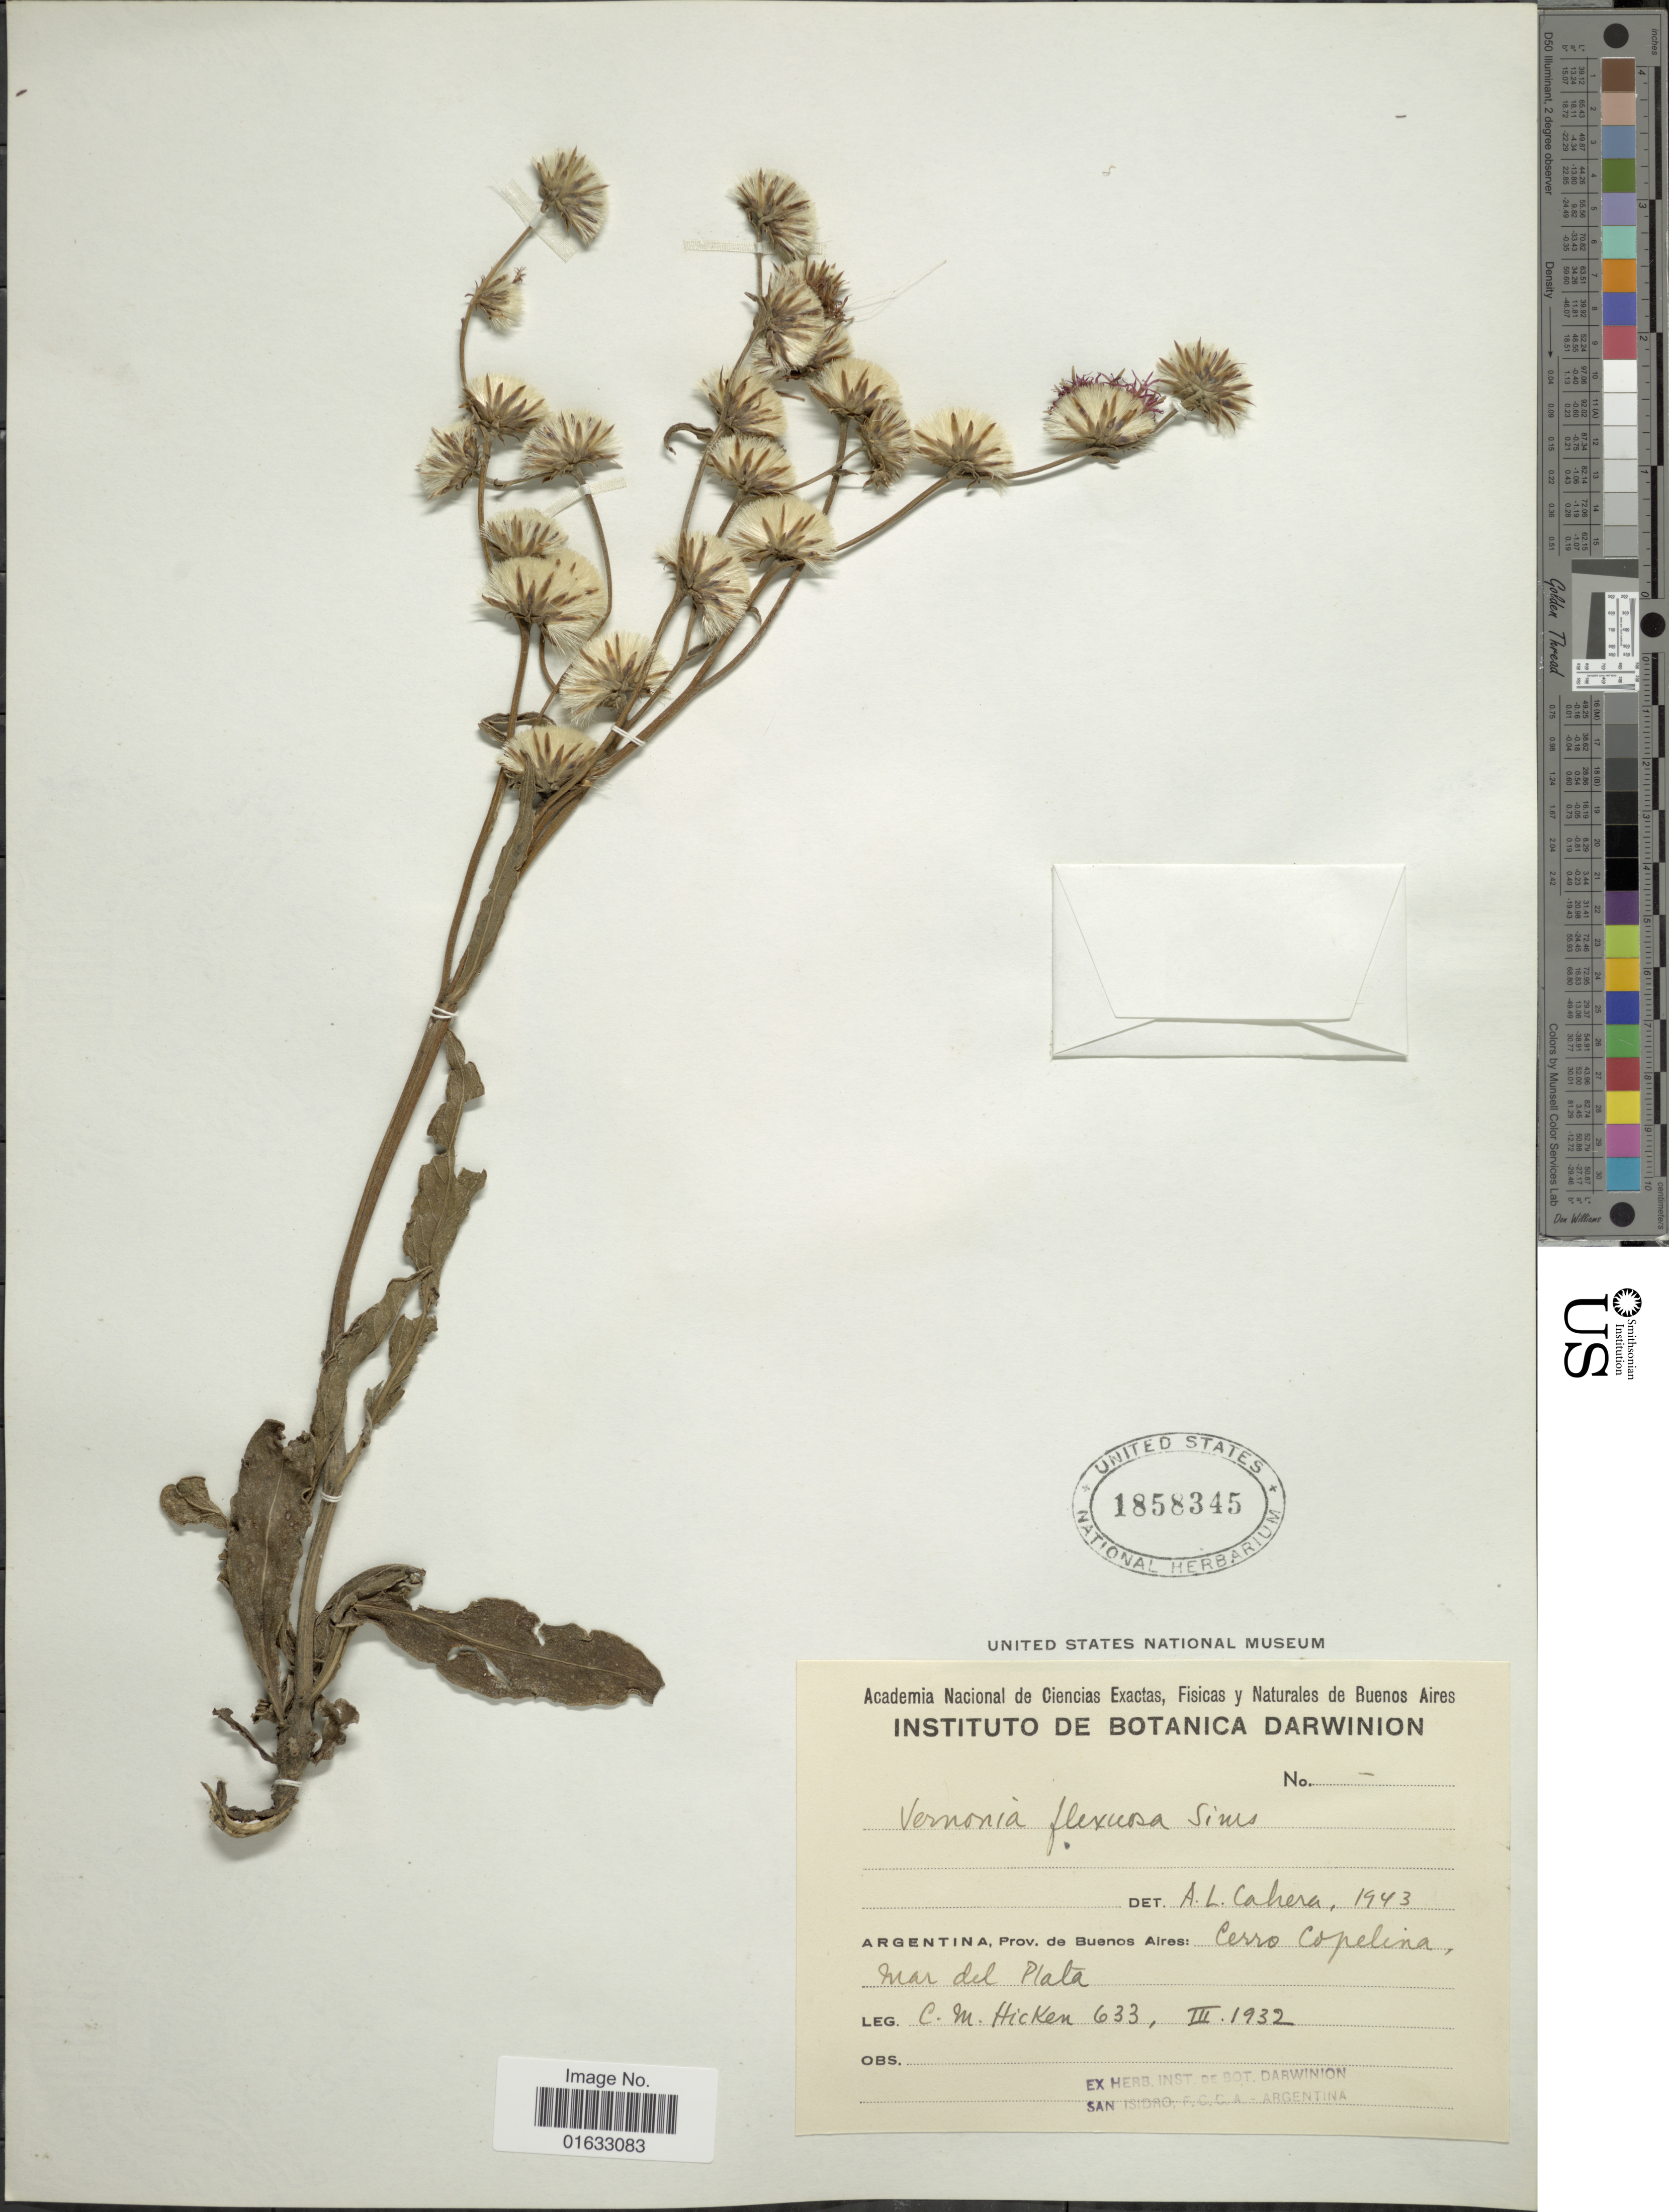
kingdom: Plantae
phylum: Tracheophyta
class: Magnoliopsida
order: Asterales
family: Asteraceae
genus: Chrysolaena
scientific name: Chrysolaena flexuosa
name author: (Sims) H. Rob.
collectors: C. M. Hicken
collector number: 633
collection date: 1932-03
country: Argentina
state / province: Buenos Aires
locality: Argentina, Prov. de Buenos Aires: Cerro Copelina, mar del Plata.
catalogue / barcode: US 1858345